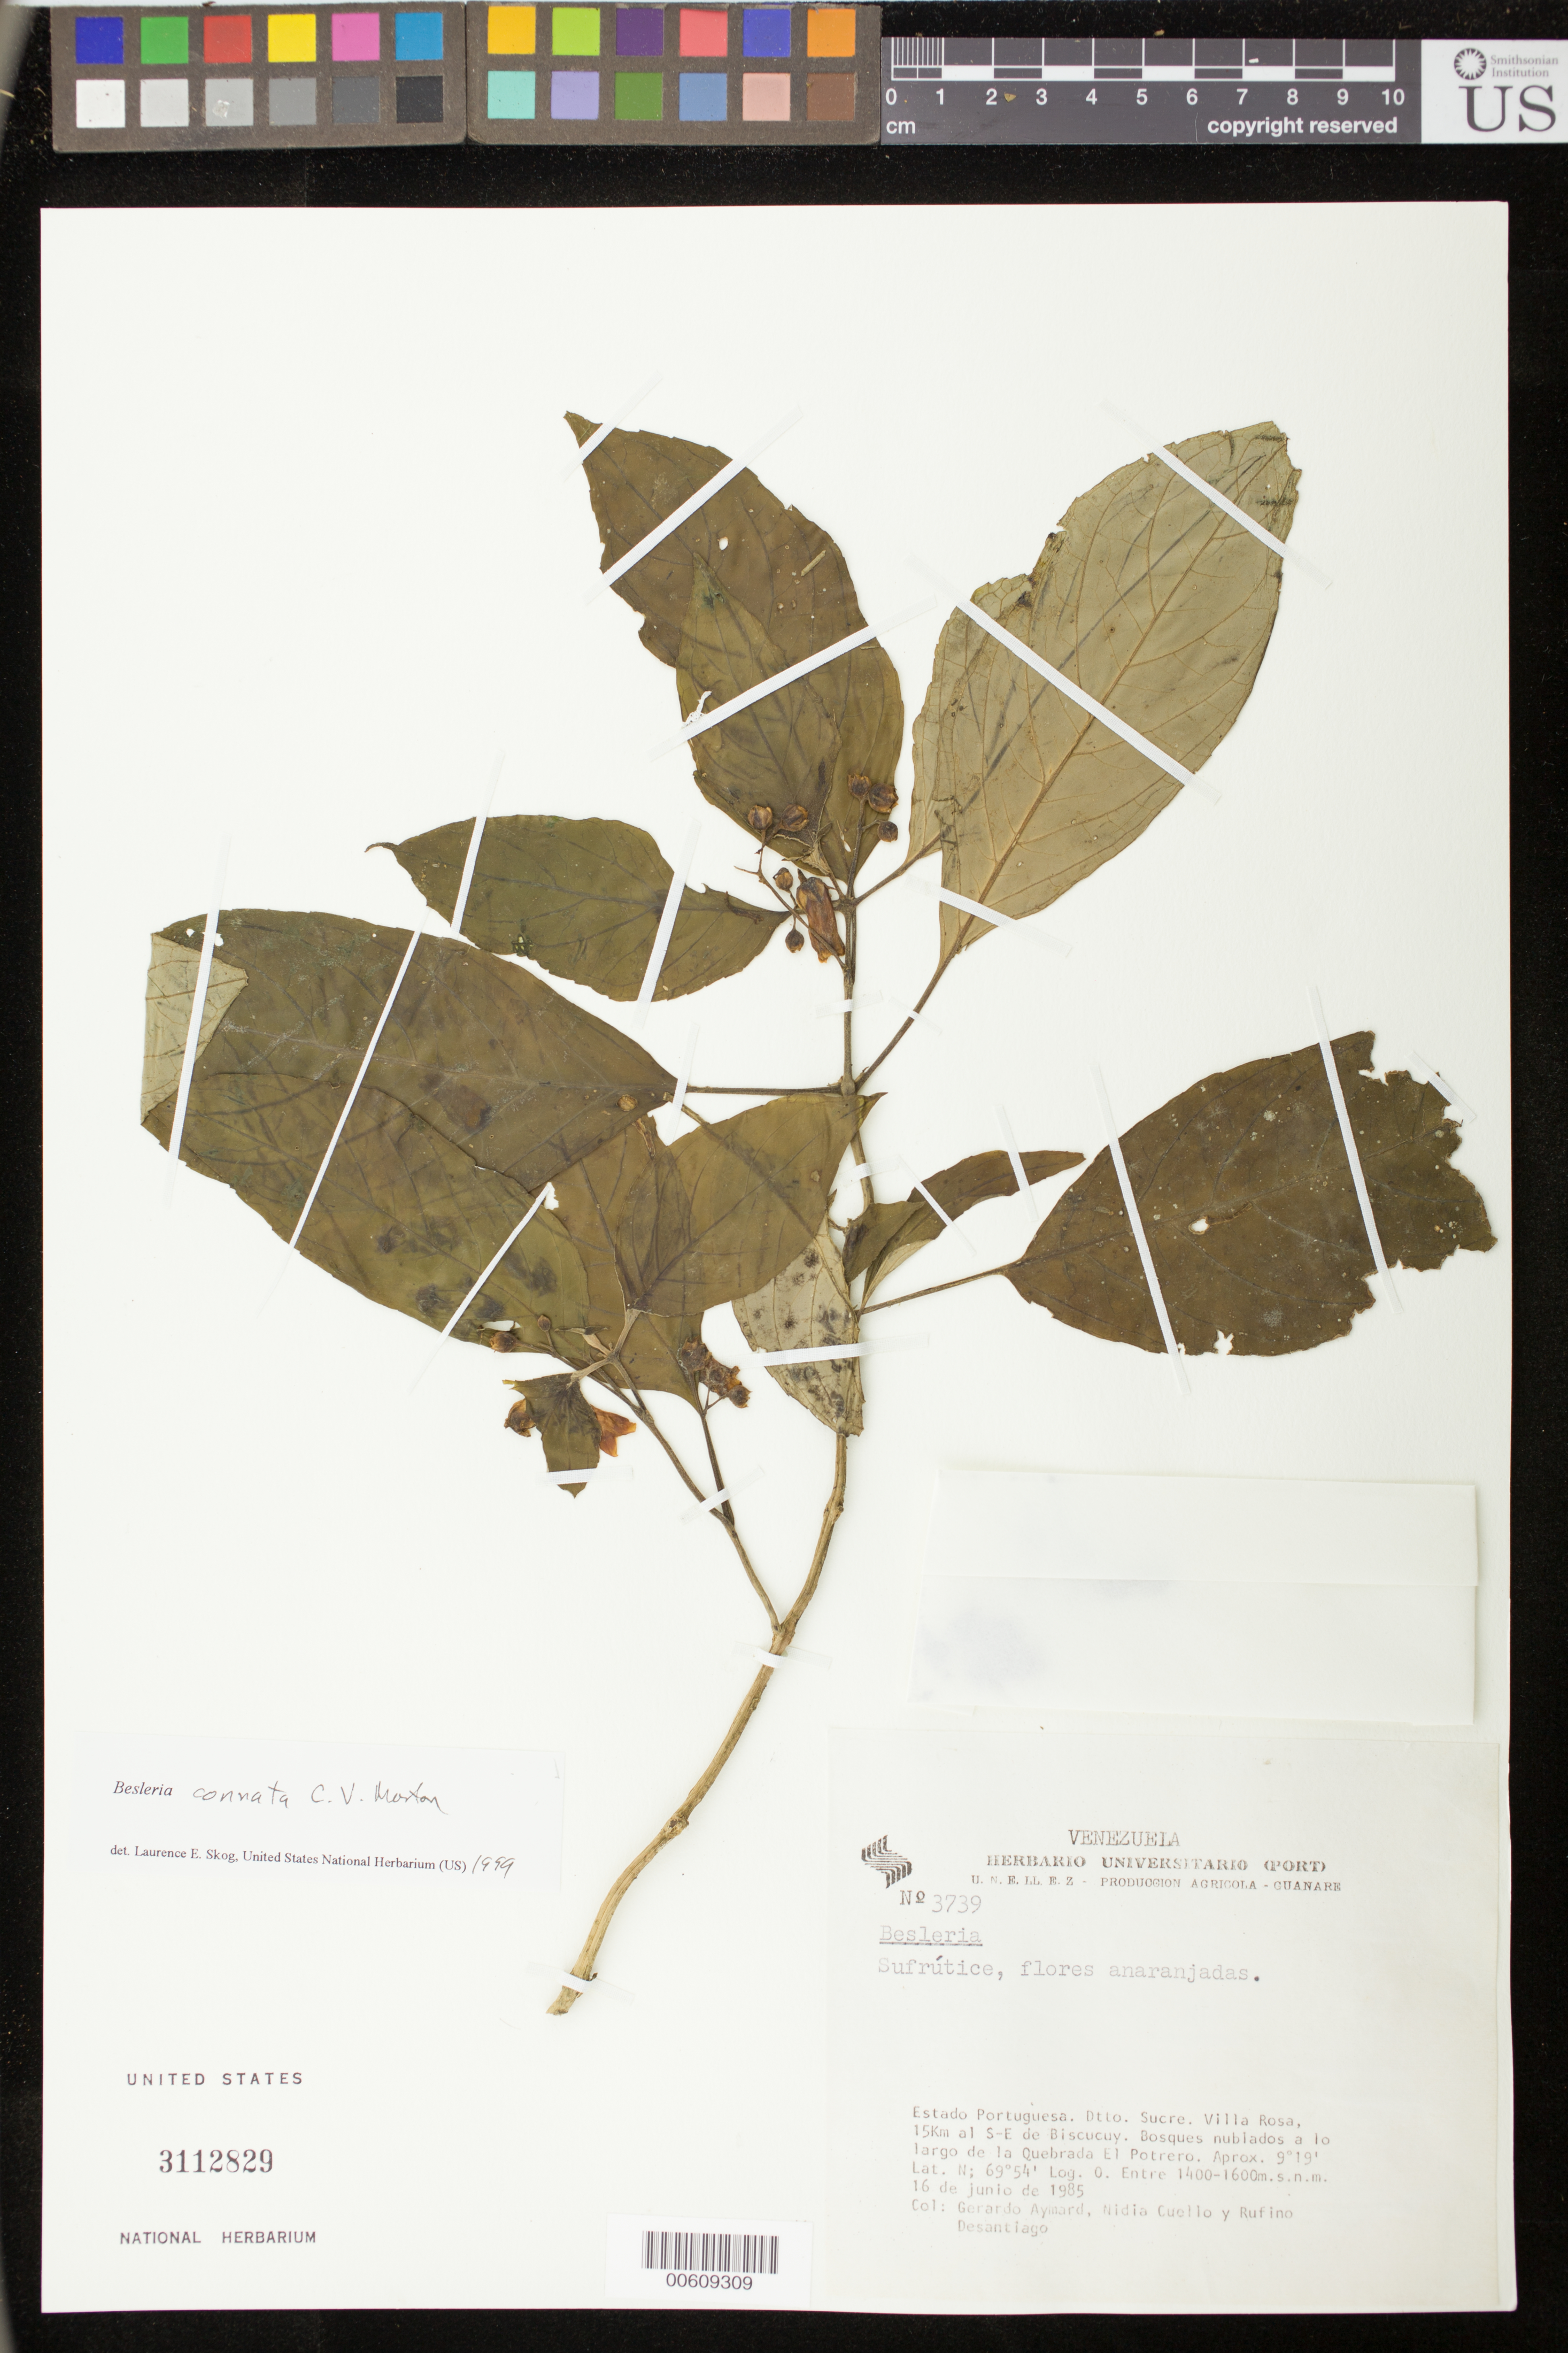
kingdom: Plantae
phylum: Tracheophyta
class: Magnoliopsida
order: Lamiales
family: Gesneriaceae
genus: Besleria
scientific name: Besleria connata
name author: C.V. Morton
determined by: Skog, Laurence E.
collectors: G. A. Aymard, N. L. Cuello & R. Desantiago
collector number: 3739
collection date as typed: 16 Jun 1985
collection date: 1985-06-16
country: Venezuela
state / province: Portuguesa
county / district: Sucre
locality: Villa Rosa, 15 km SE Biscucuy, largo Quebrada El Potrero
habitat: Bosques nublados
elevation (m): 1400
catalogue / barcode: US 3112829